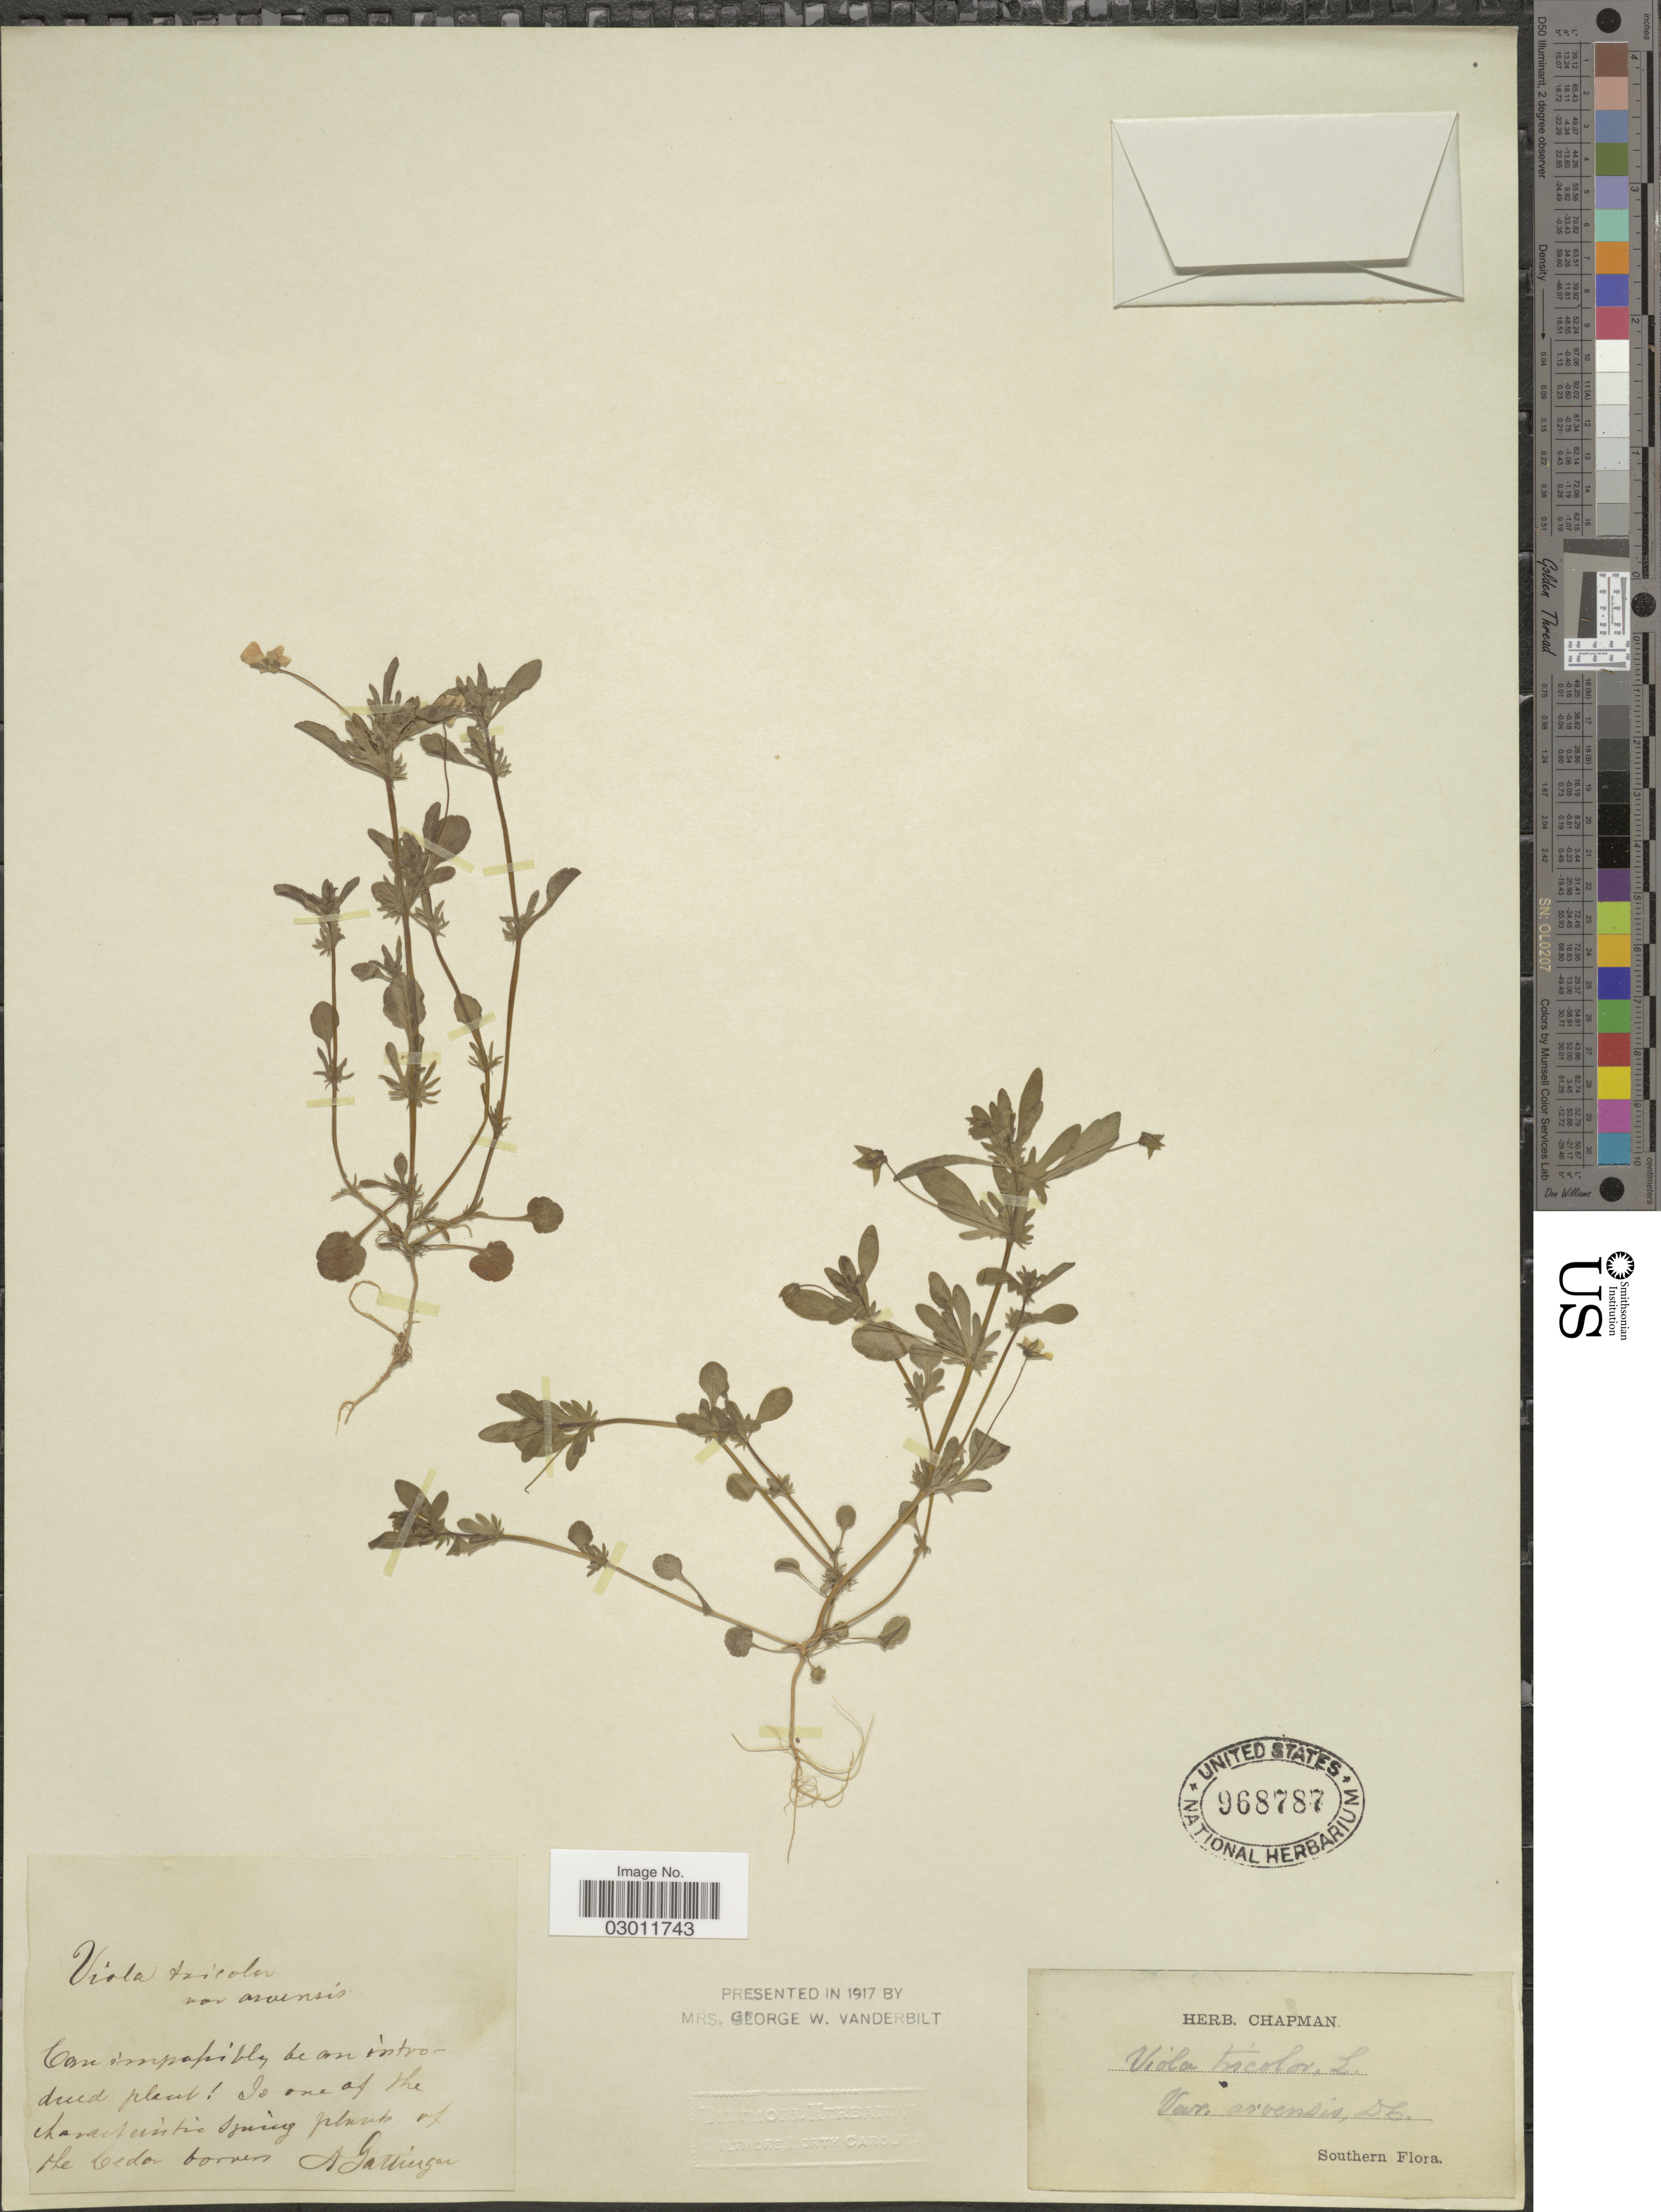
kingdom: Plantae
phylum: Tracheophyta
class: Magnoliopsida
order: Malpighiales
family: Violaceae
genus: Viola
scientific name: Viola arvensis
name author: Murray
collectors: A. Gattinger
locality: Southern.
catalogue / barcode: US 968787